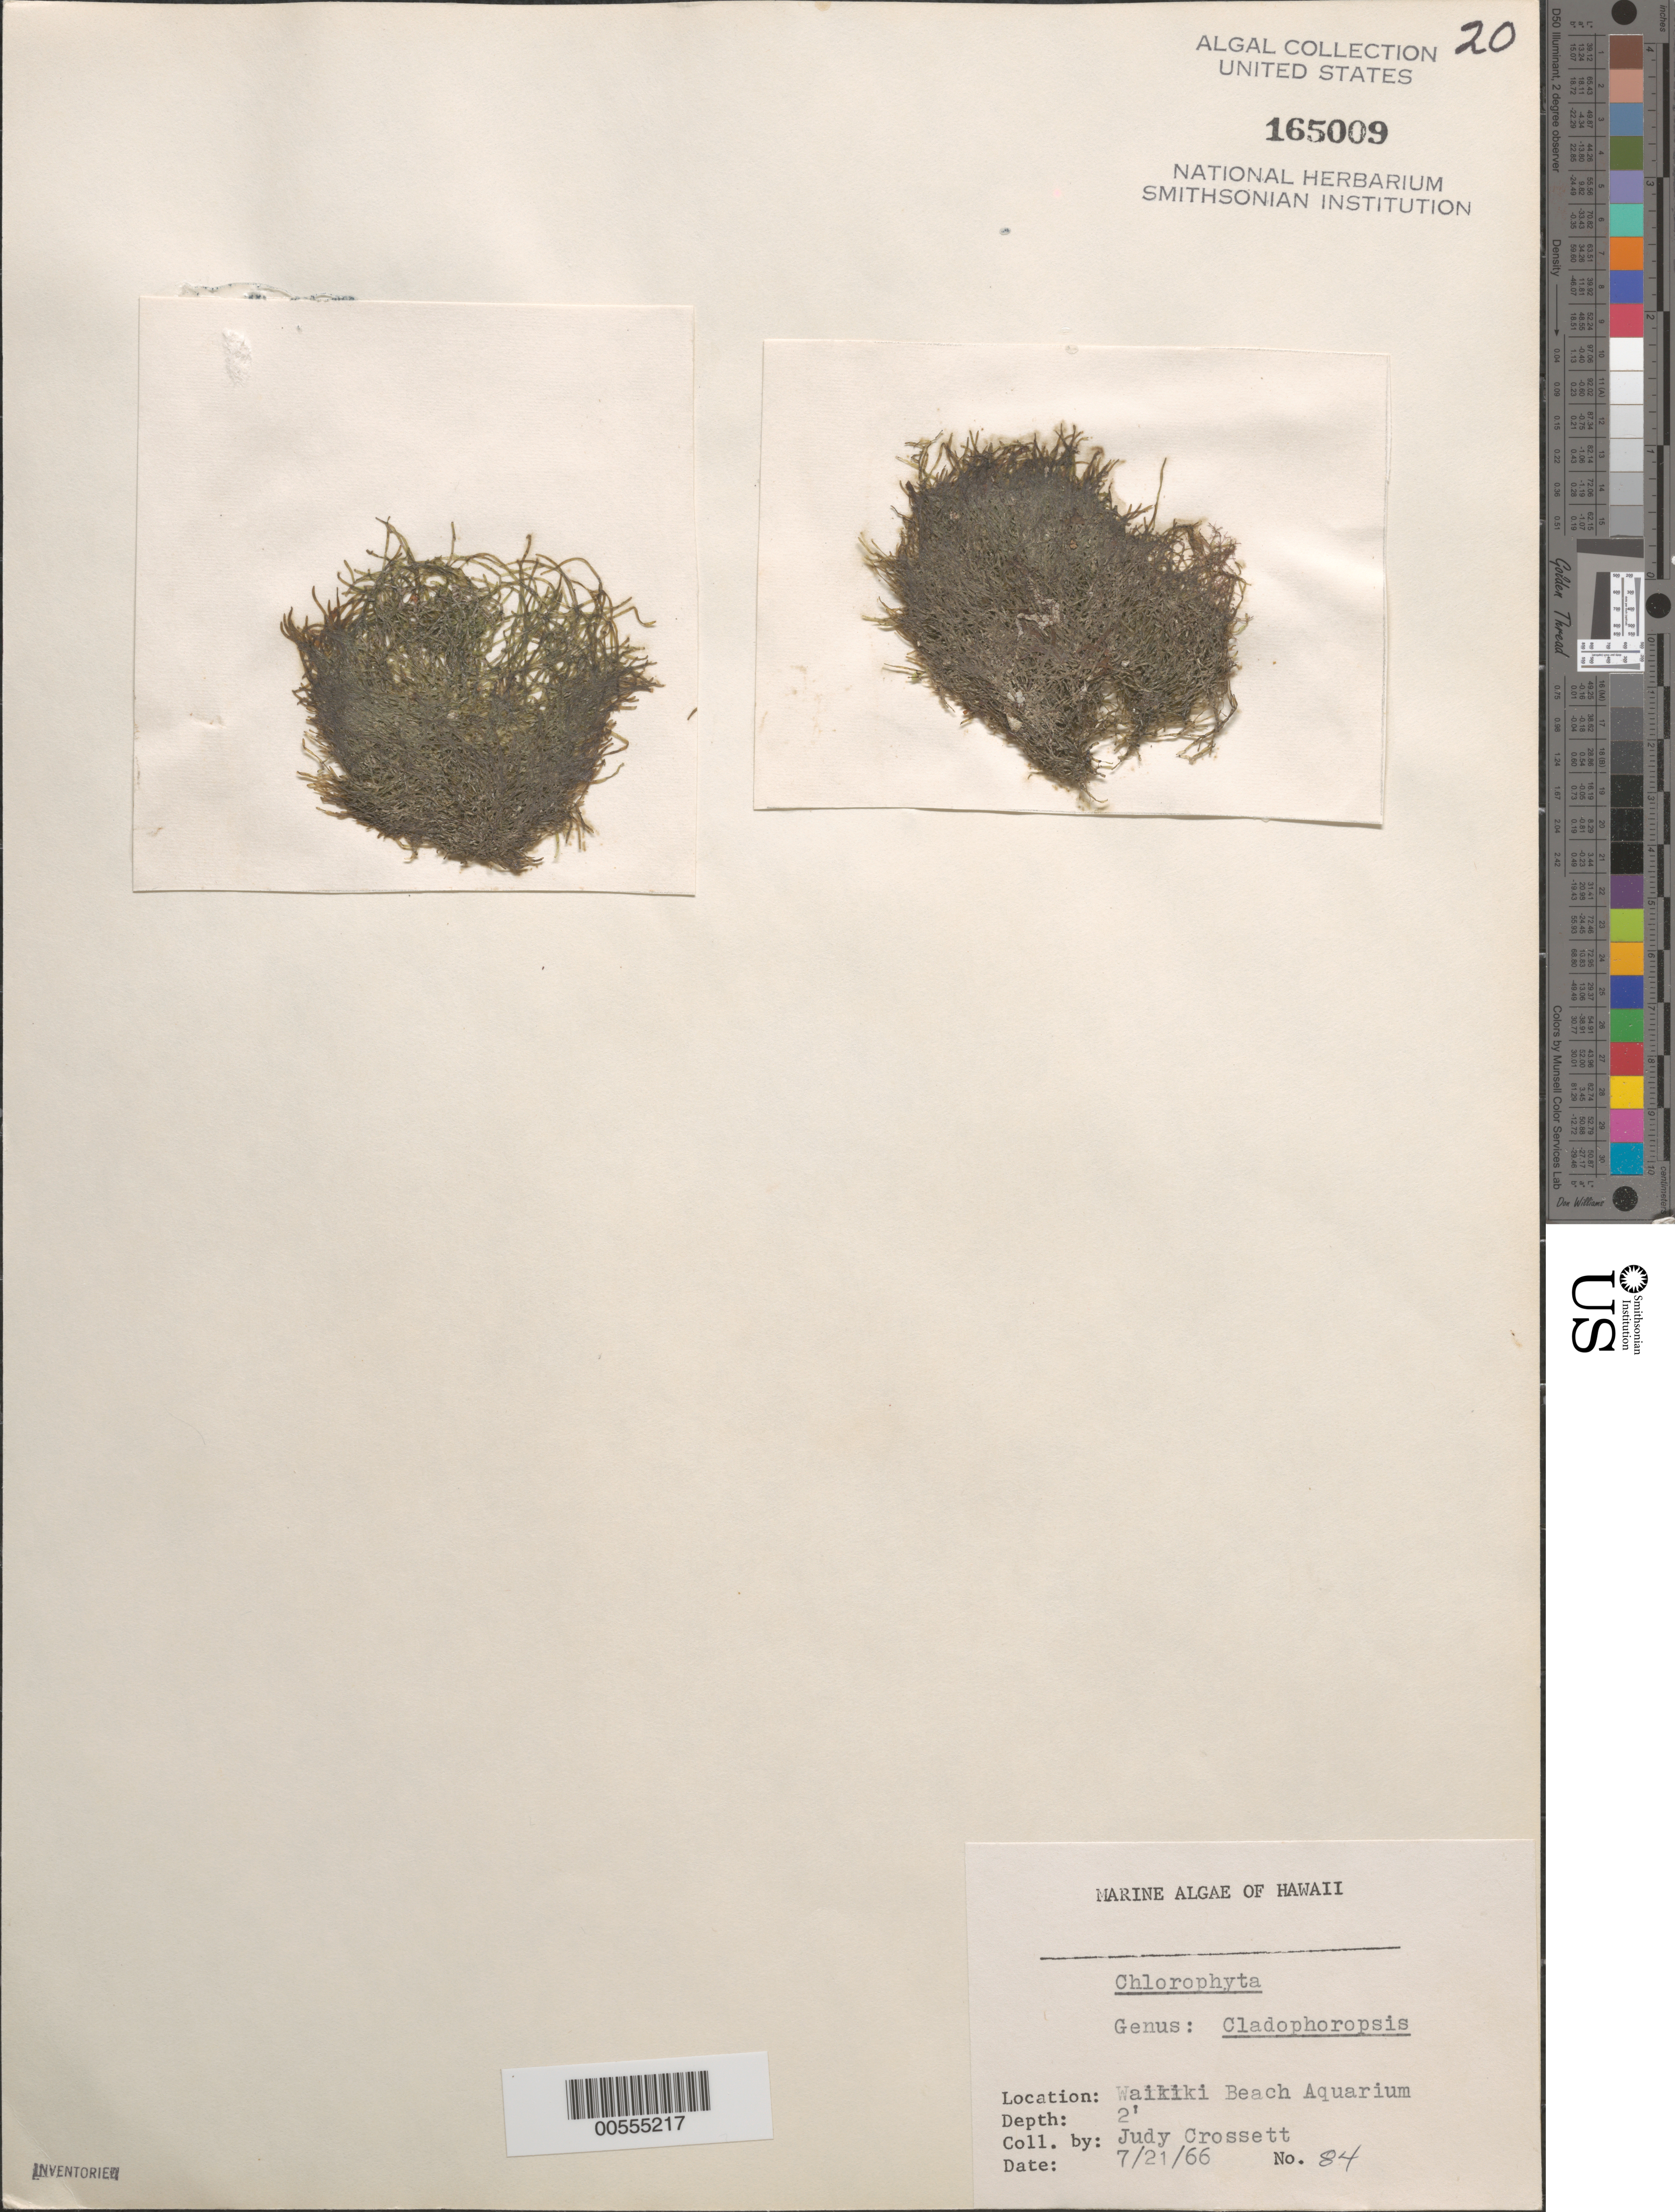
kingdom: Plantae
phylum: Chlorophyta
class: Ulvophyceae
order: Siphonocladales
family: Boodleaceae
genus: Cladophoropsis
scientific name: Cladophoropsis sp.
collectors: J. Crossett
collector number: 84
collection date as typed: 21 Jul 1966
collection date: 1966-07-21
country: United States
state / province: Hawaii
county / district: Honolulu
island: Oahu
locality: Waikiki Beach Aquarium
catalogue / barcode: US 165009